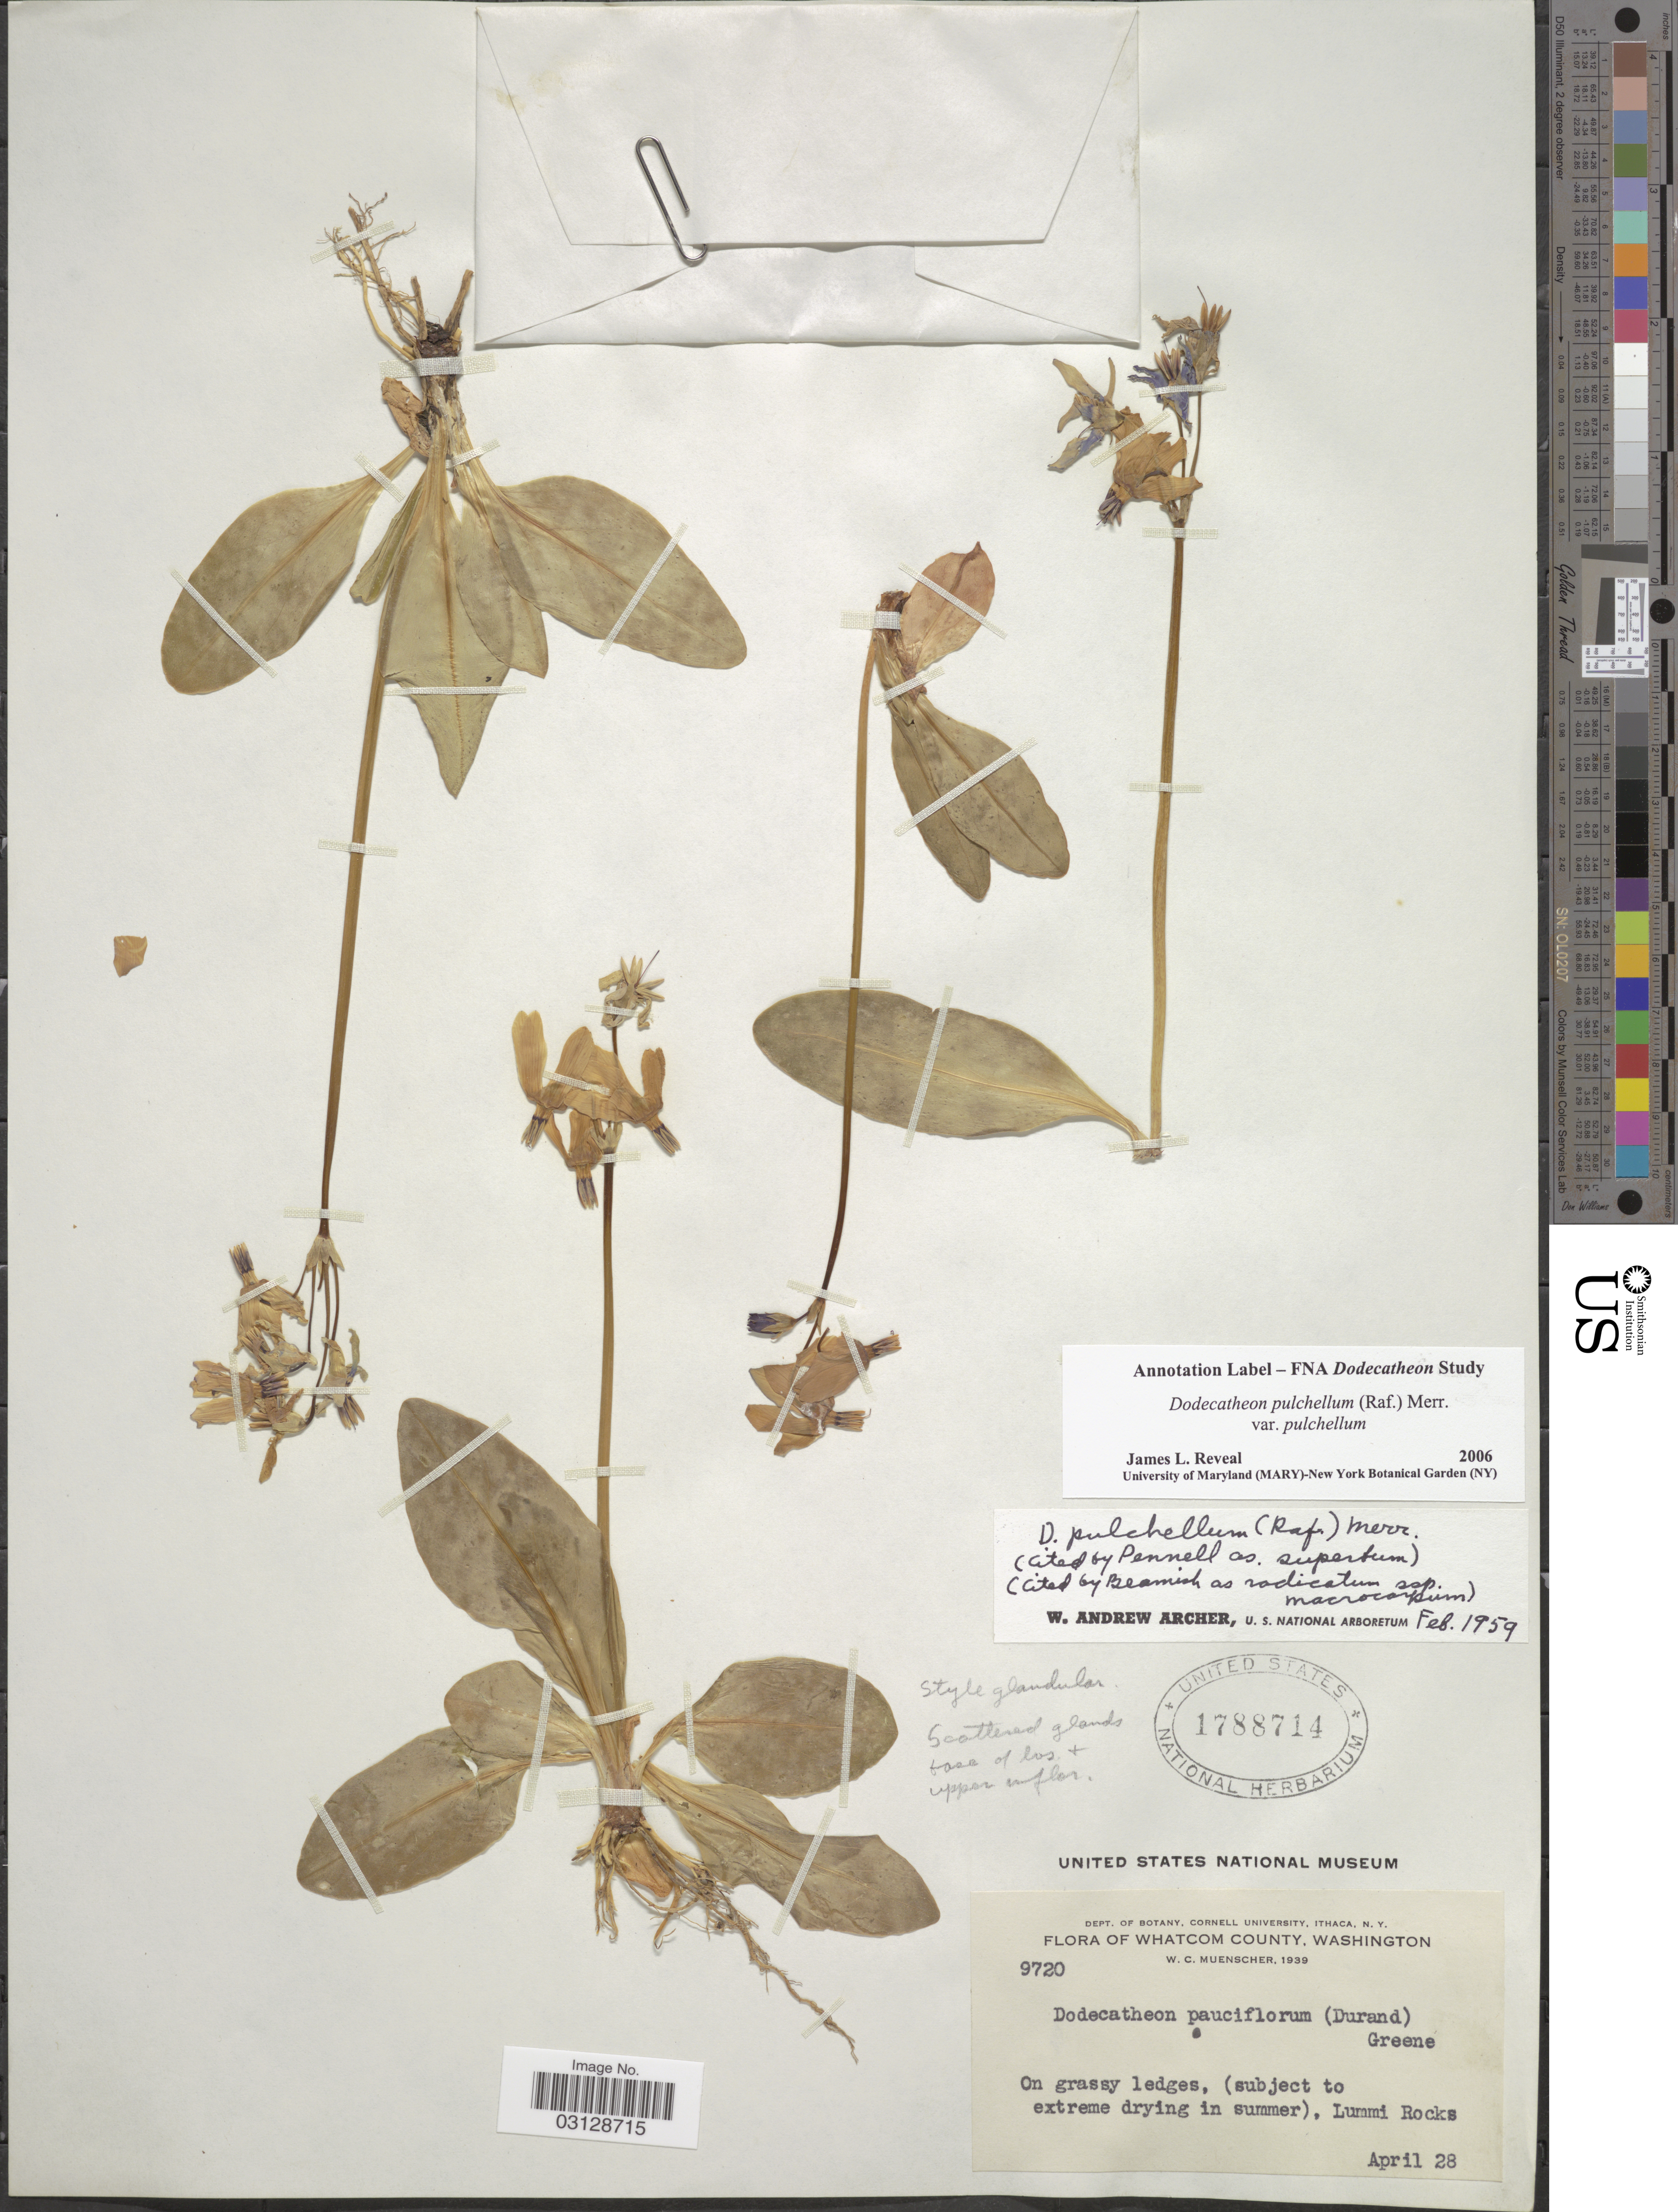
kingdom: Plantae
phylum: Tracheophyta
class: Magnoliopsida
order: Ericales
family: Primulaceae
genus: Dodecatheon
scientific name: Dodecatheon pulchellum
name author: (Raf.) Merr.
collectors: W. Muenscher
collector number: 9720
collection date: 1939-04-28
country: United States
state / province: Washington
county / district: Whatcom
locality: Whatcom County, Lummi Rocks.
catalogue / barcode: US 1788714